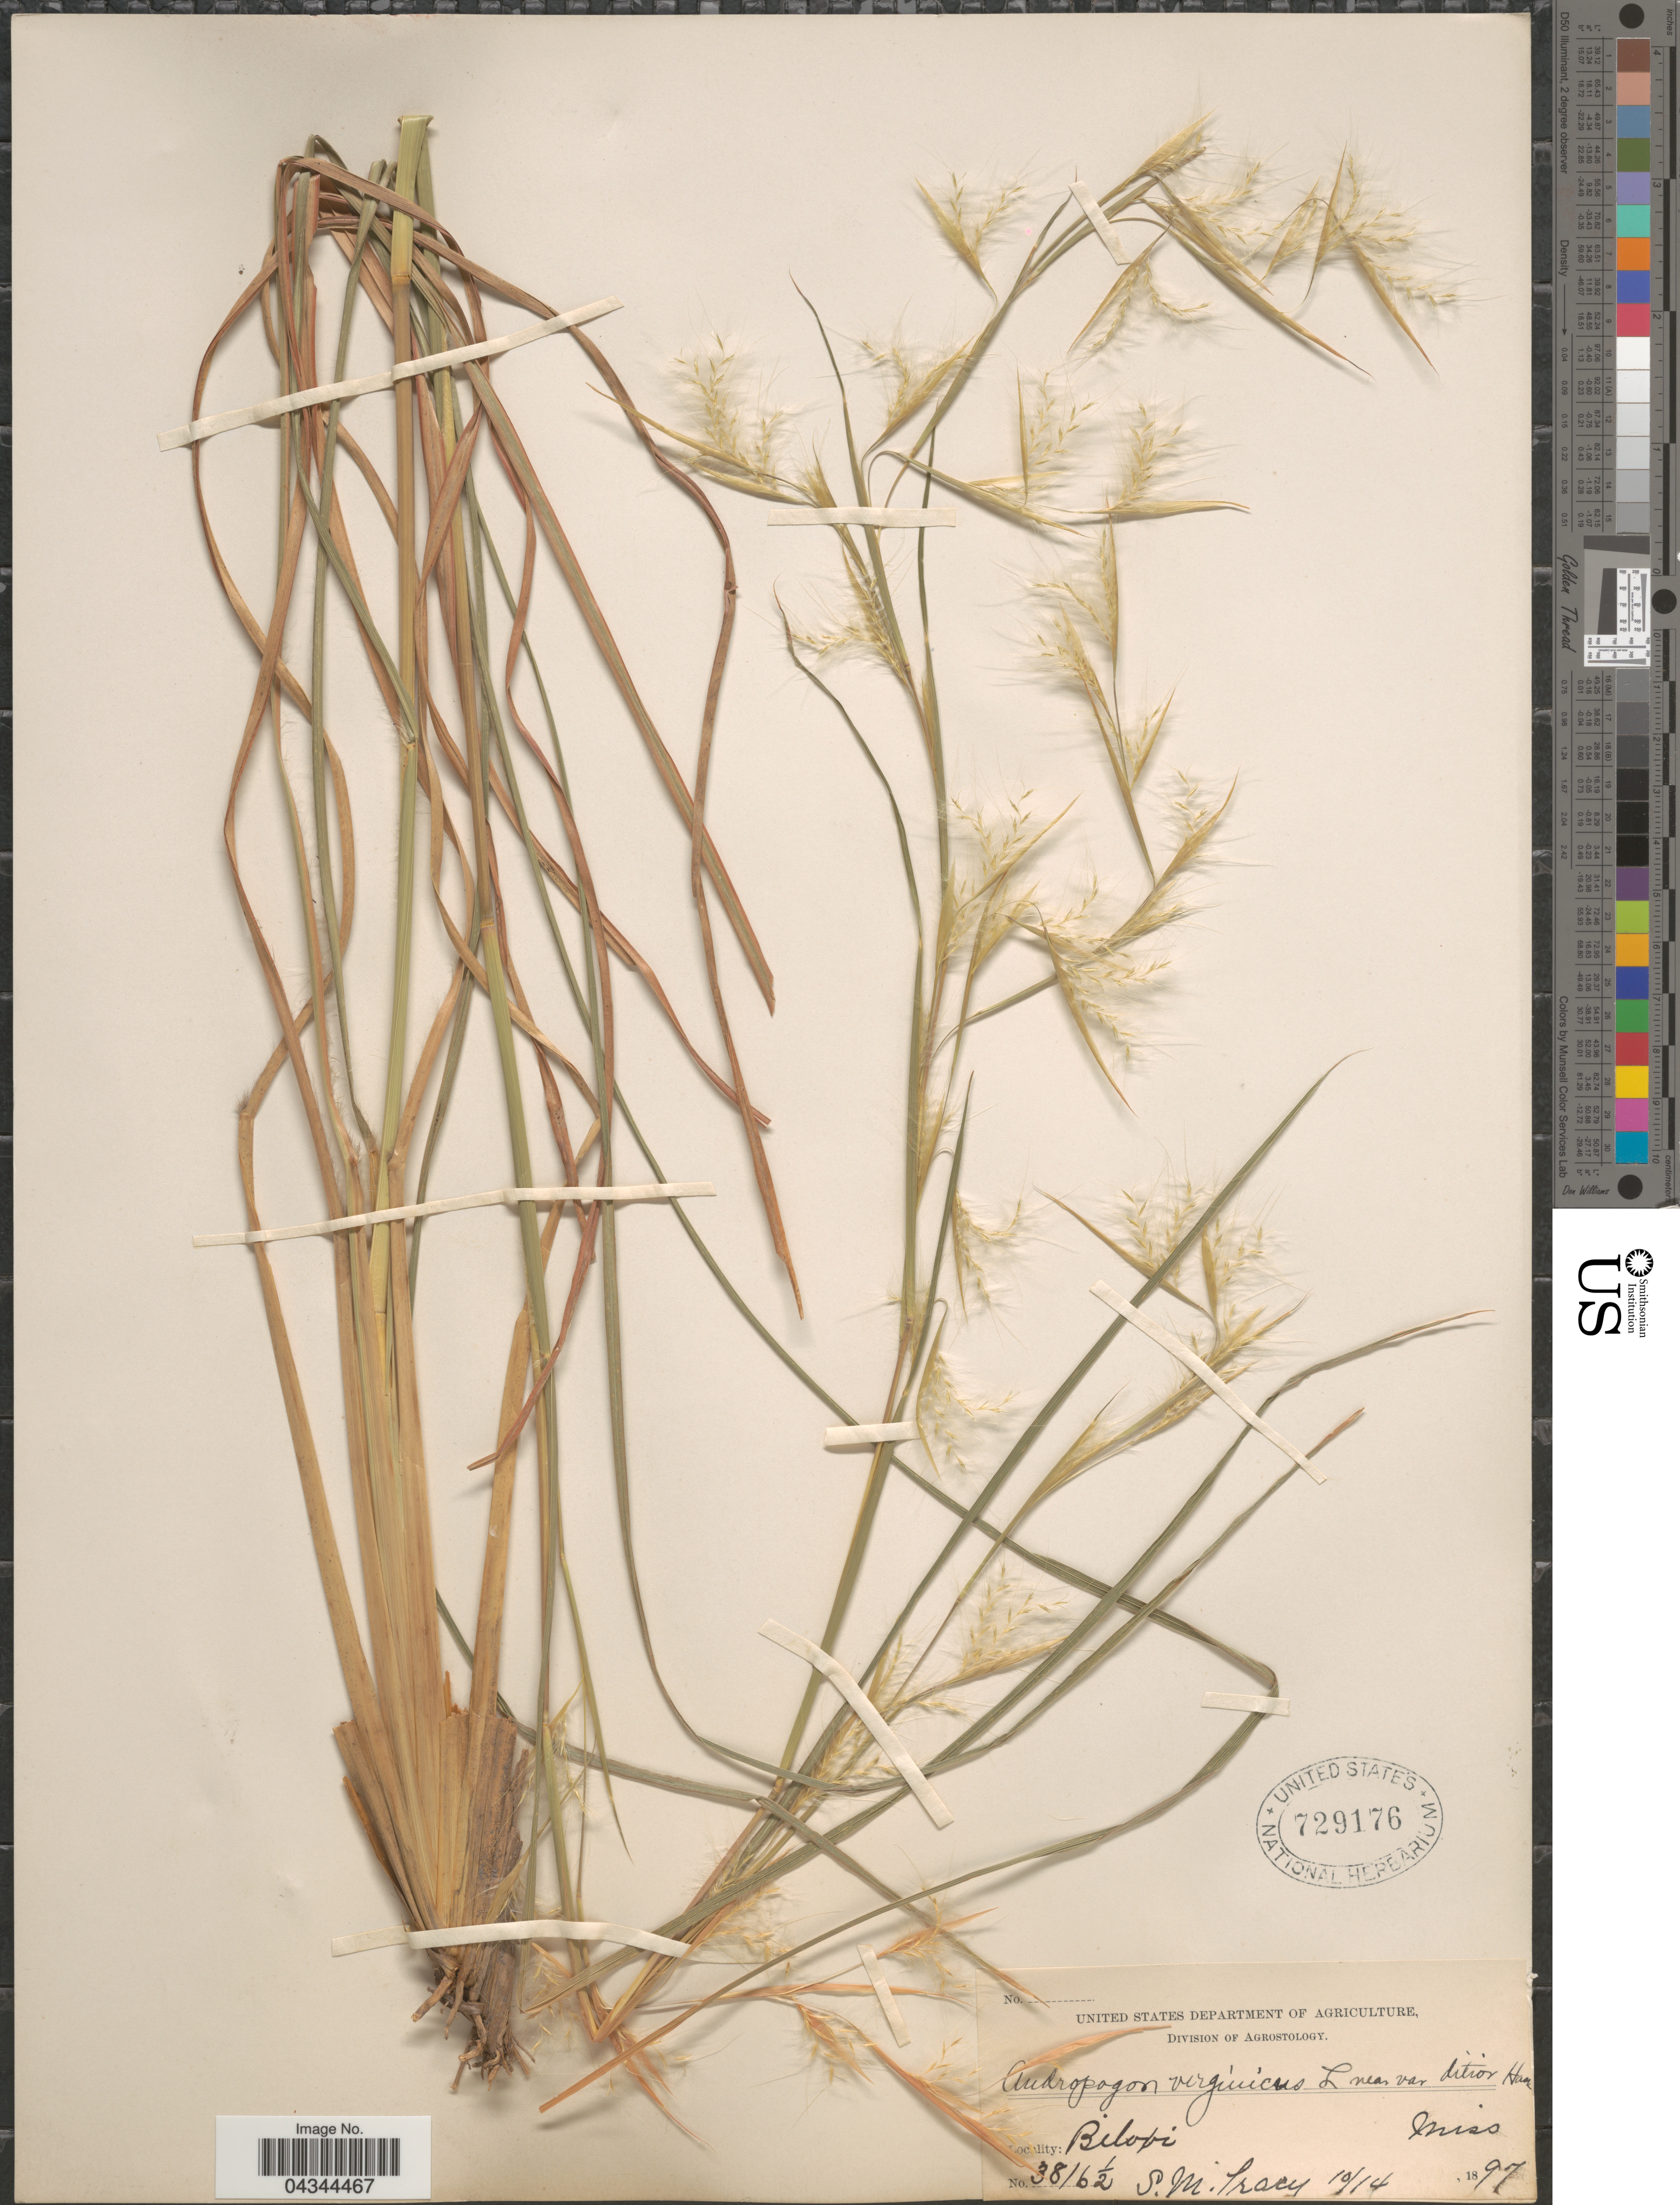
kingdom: Plantae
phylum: Tracheophyta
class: Liliopsida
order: Poales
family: Poaceae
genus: Andropogon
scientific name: Andropogon virginicus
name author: L.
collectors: S. M. Tracy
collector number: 3816½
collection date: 1897-10-14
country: United States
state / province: Mississippi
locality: Biloxi.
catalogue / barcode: US 729176